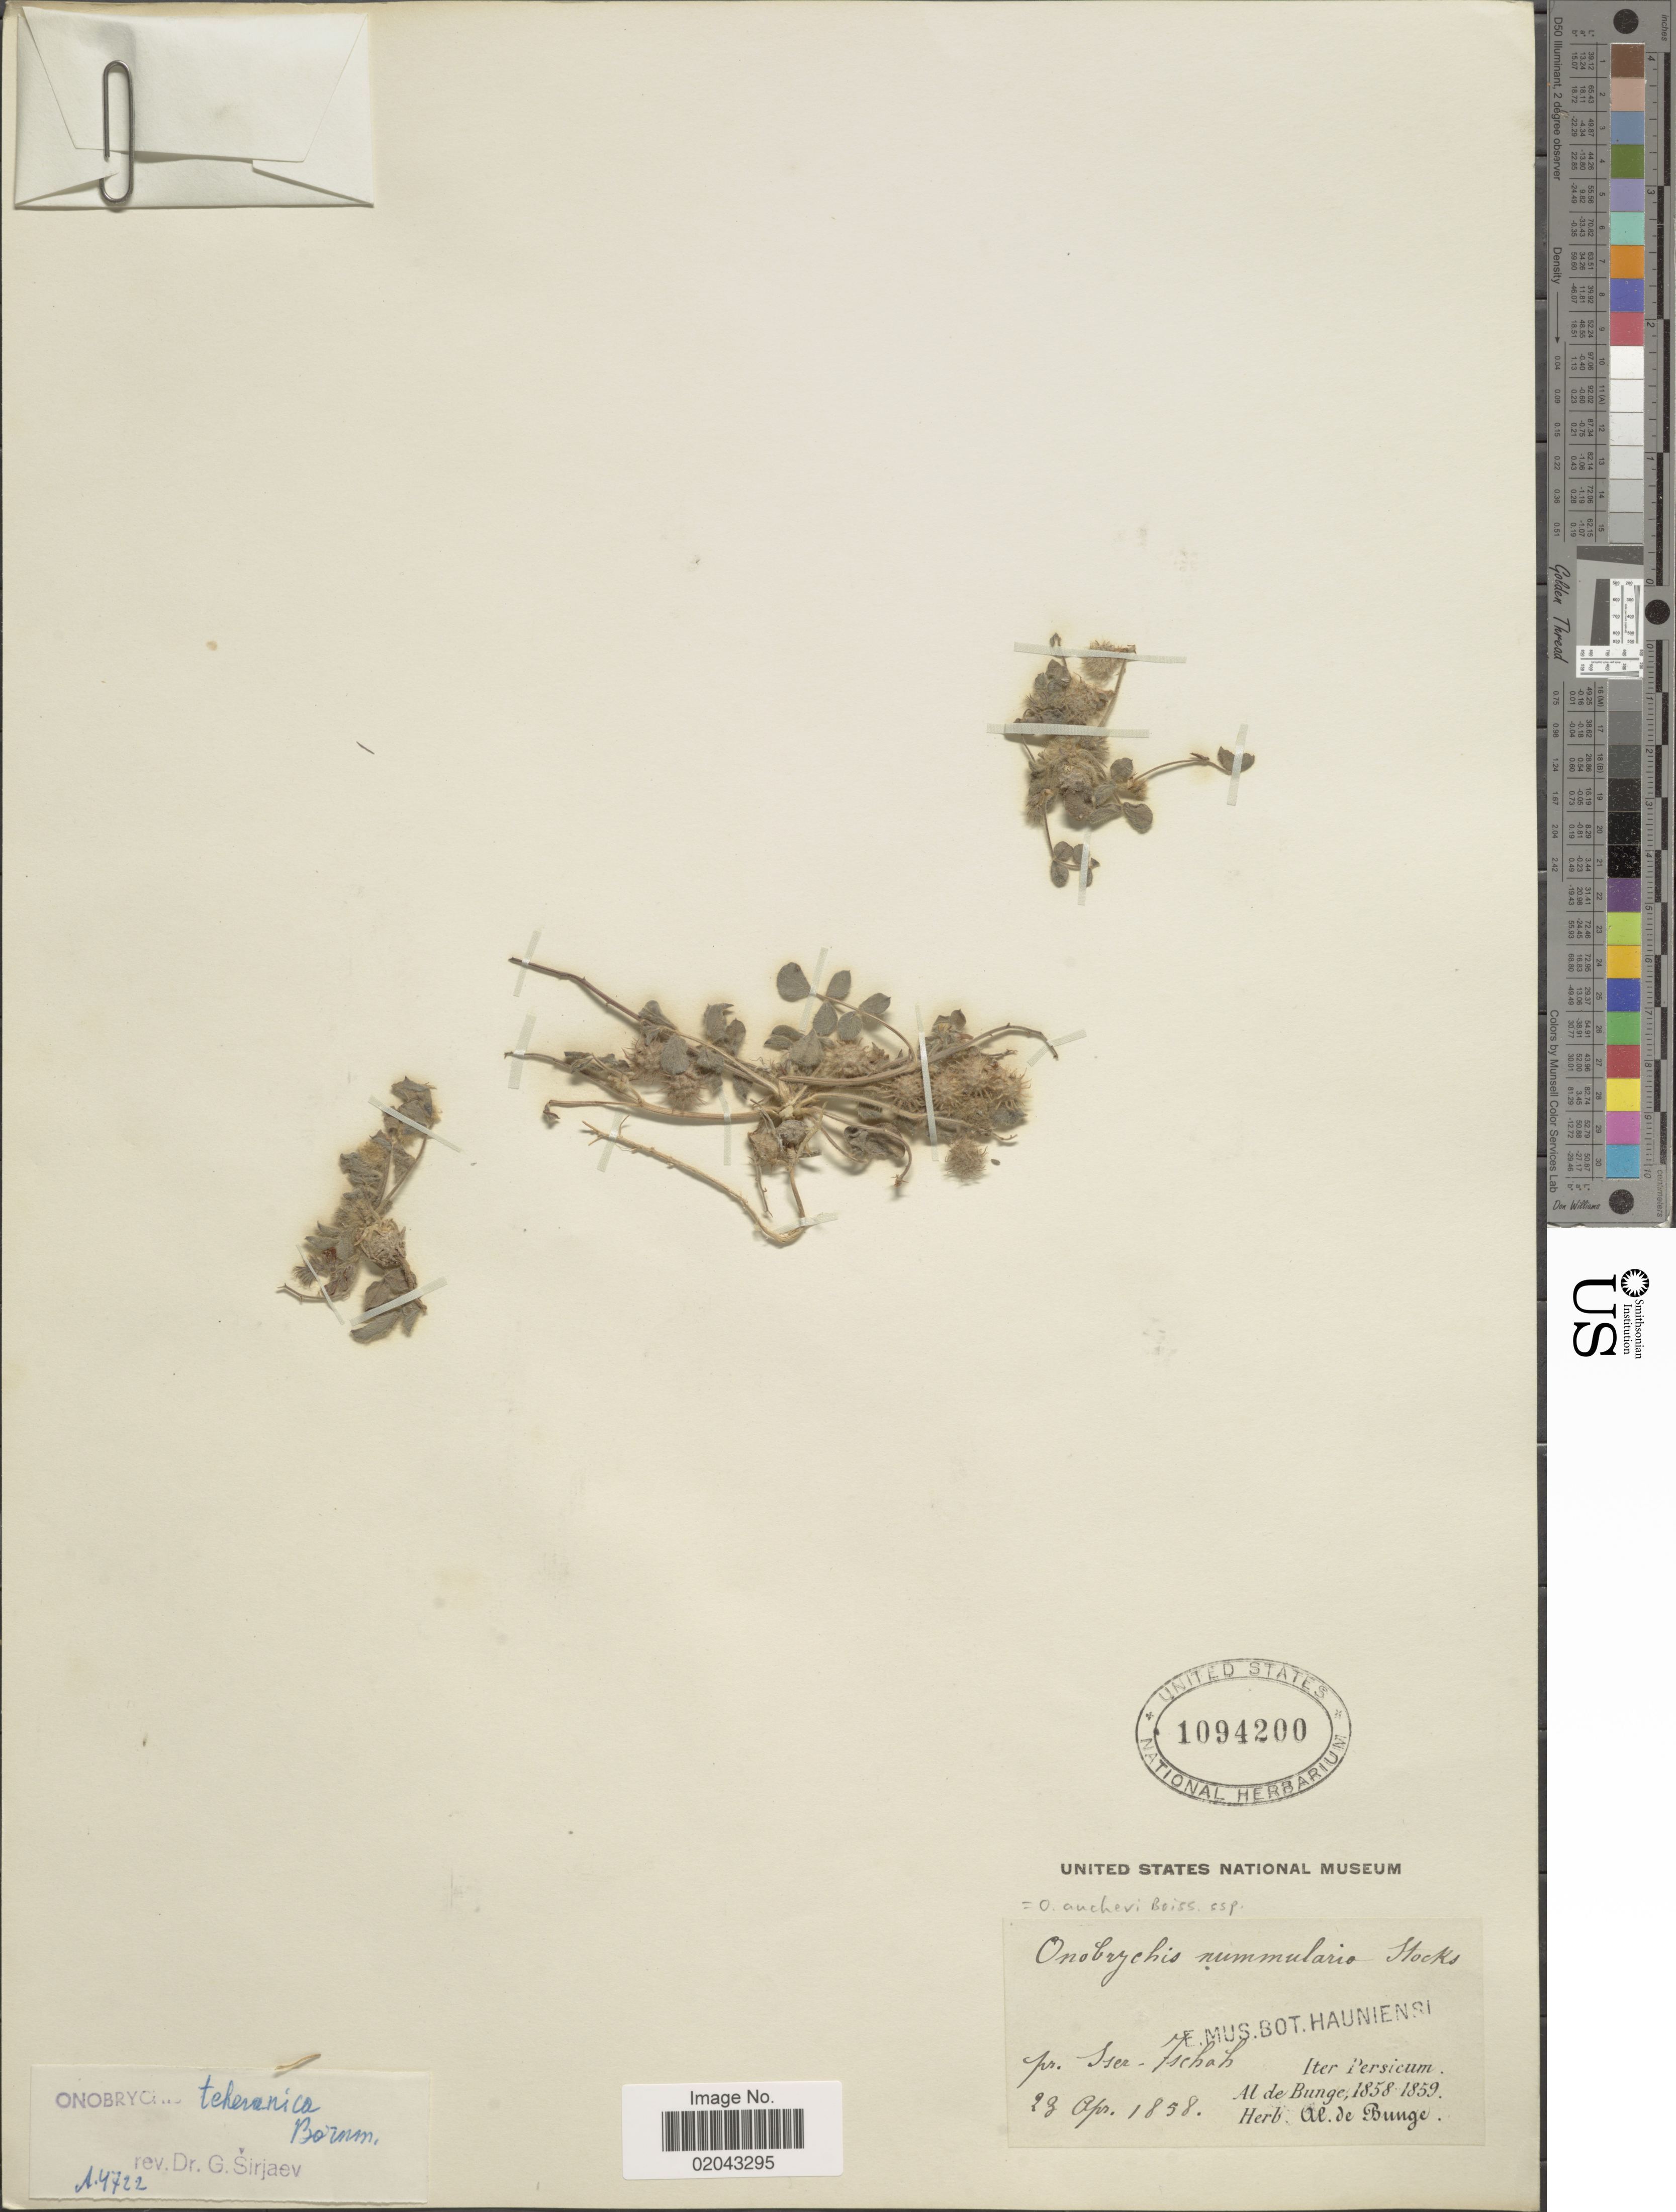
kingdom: Plantae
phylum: Tracheophyta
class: Magnoliopsida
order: Fabales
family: Fabaceae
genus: Onobrychis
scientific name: Onobrychis aucheri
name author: Boiss.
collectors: A. de Bunge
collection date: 1858-04-23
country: Iran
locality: Pr. Iser - Ischah [interpreted].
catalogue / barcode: US 1094200